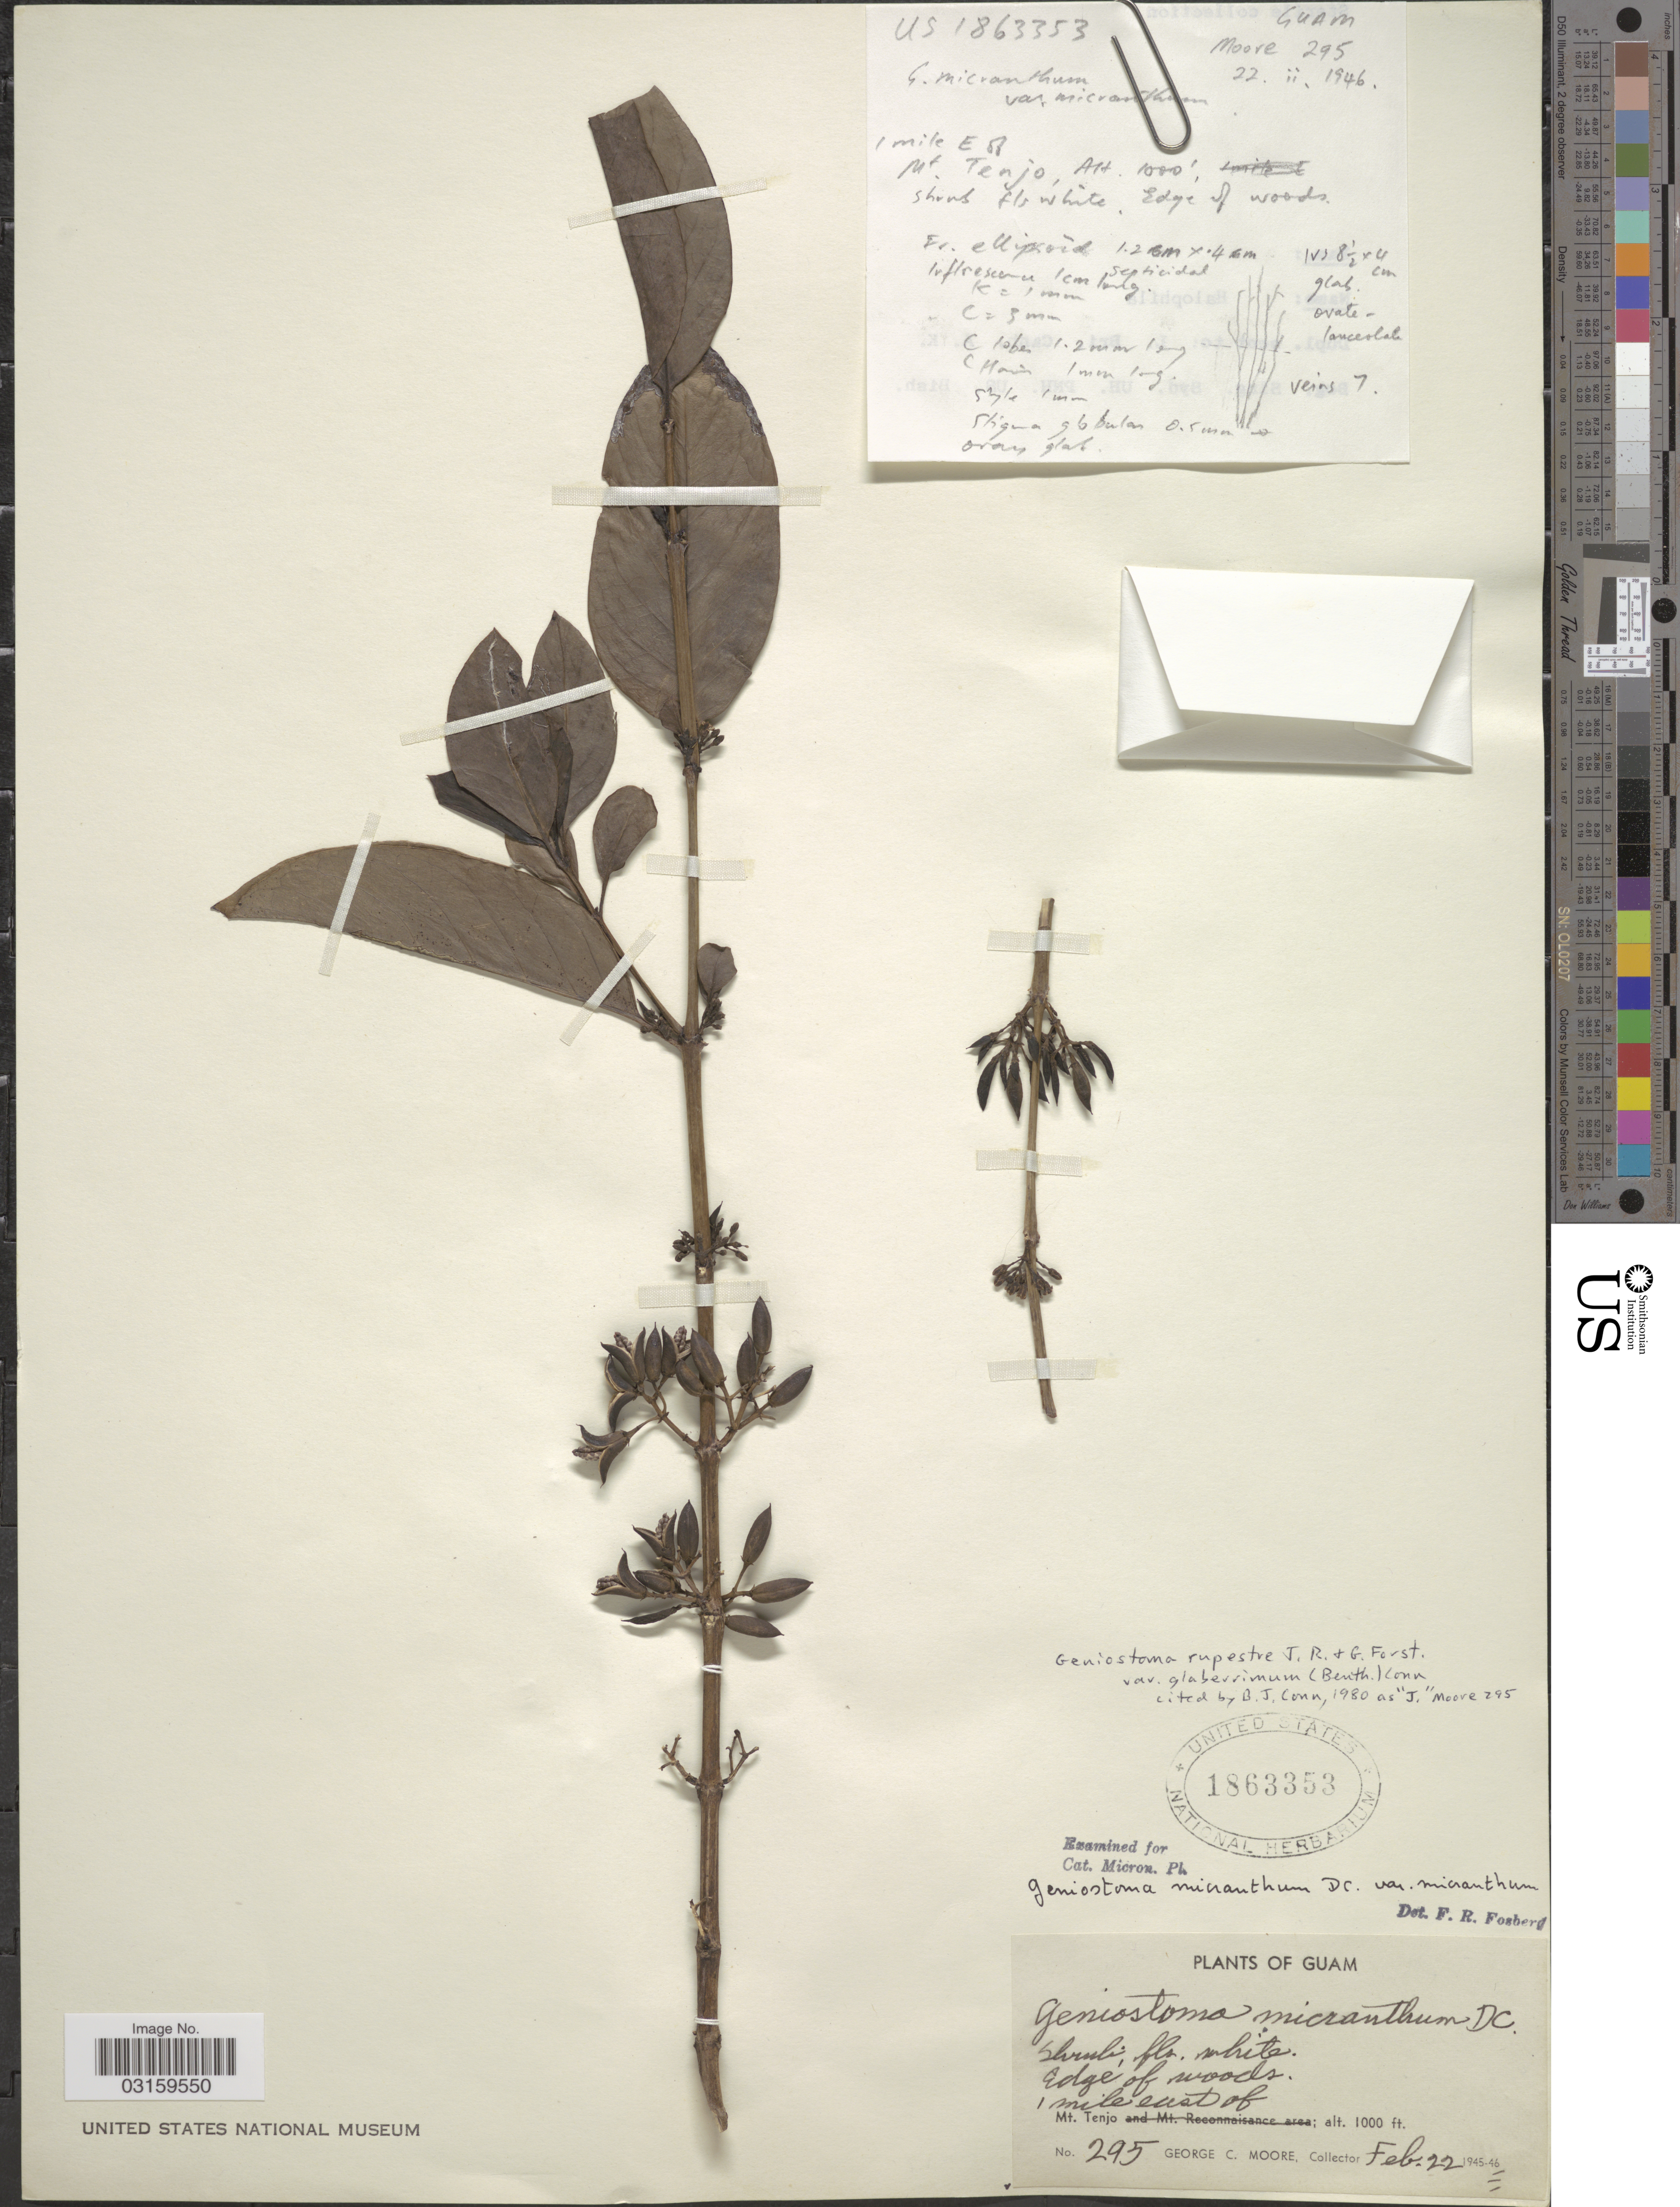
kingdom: Plantae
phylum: Tracheophyta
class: Magnoliopsida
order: Gentianales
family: Loganiaceae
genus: Geniostoma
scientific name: Geniostoma rupestre var. glaberrimum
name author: J.R. Forst. & G. Forst.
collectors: G. C. Moore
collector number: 295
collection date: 1946-02-22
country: Guam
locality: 1 mile east of Mt. Tenjo.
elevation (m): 305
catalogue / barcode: US 1863353